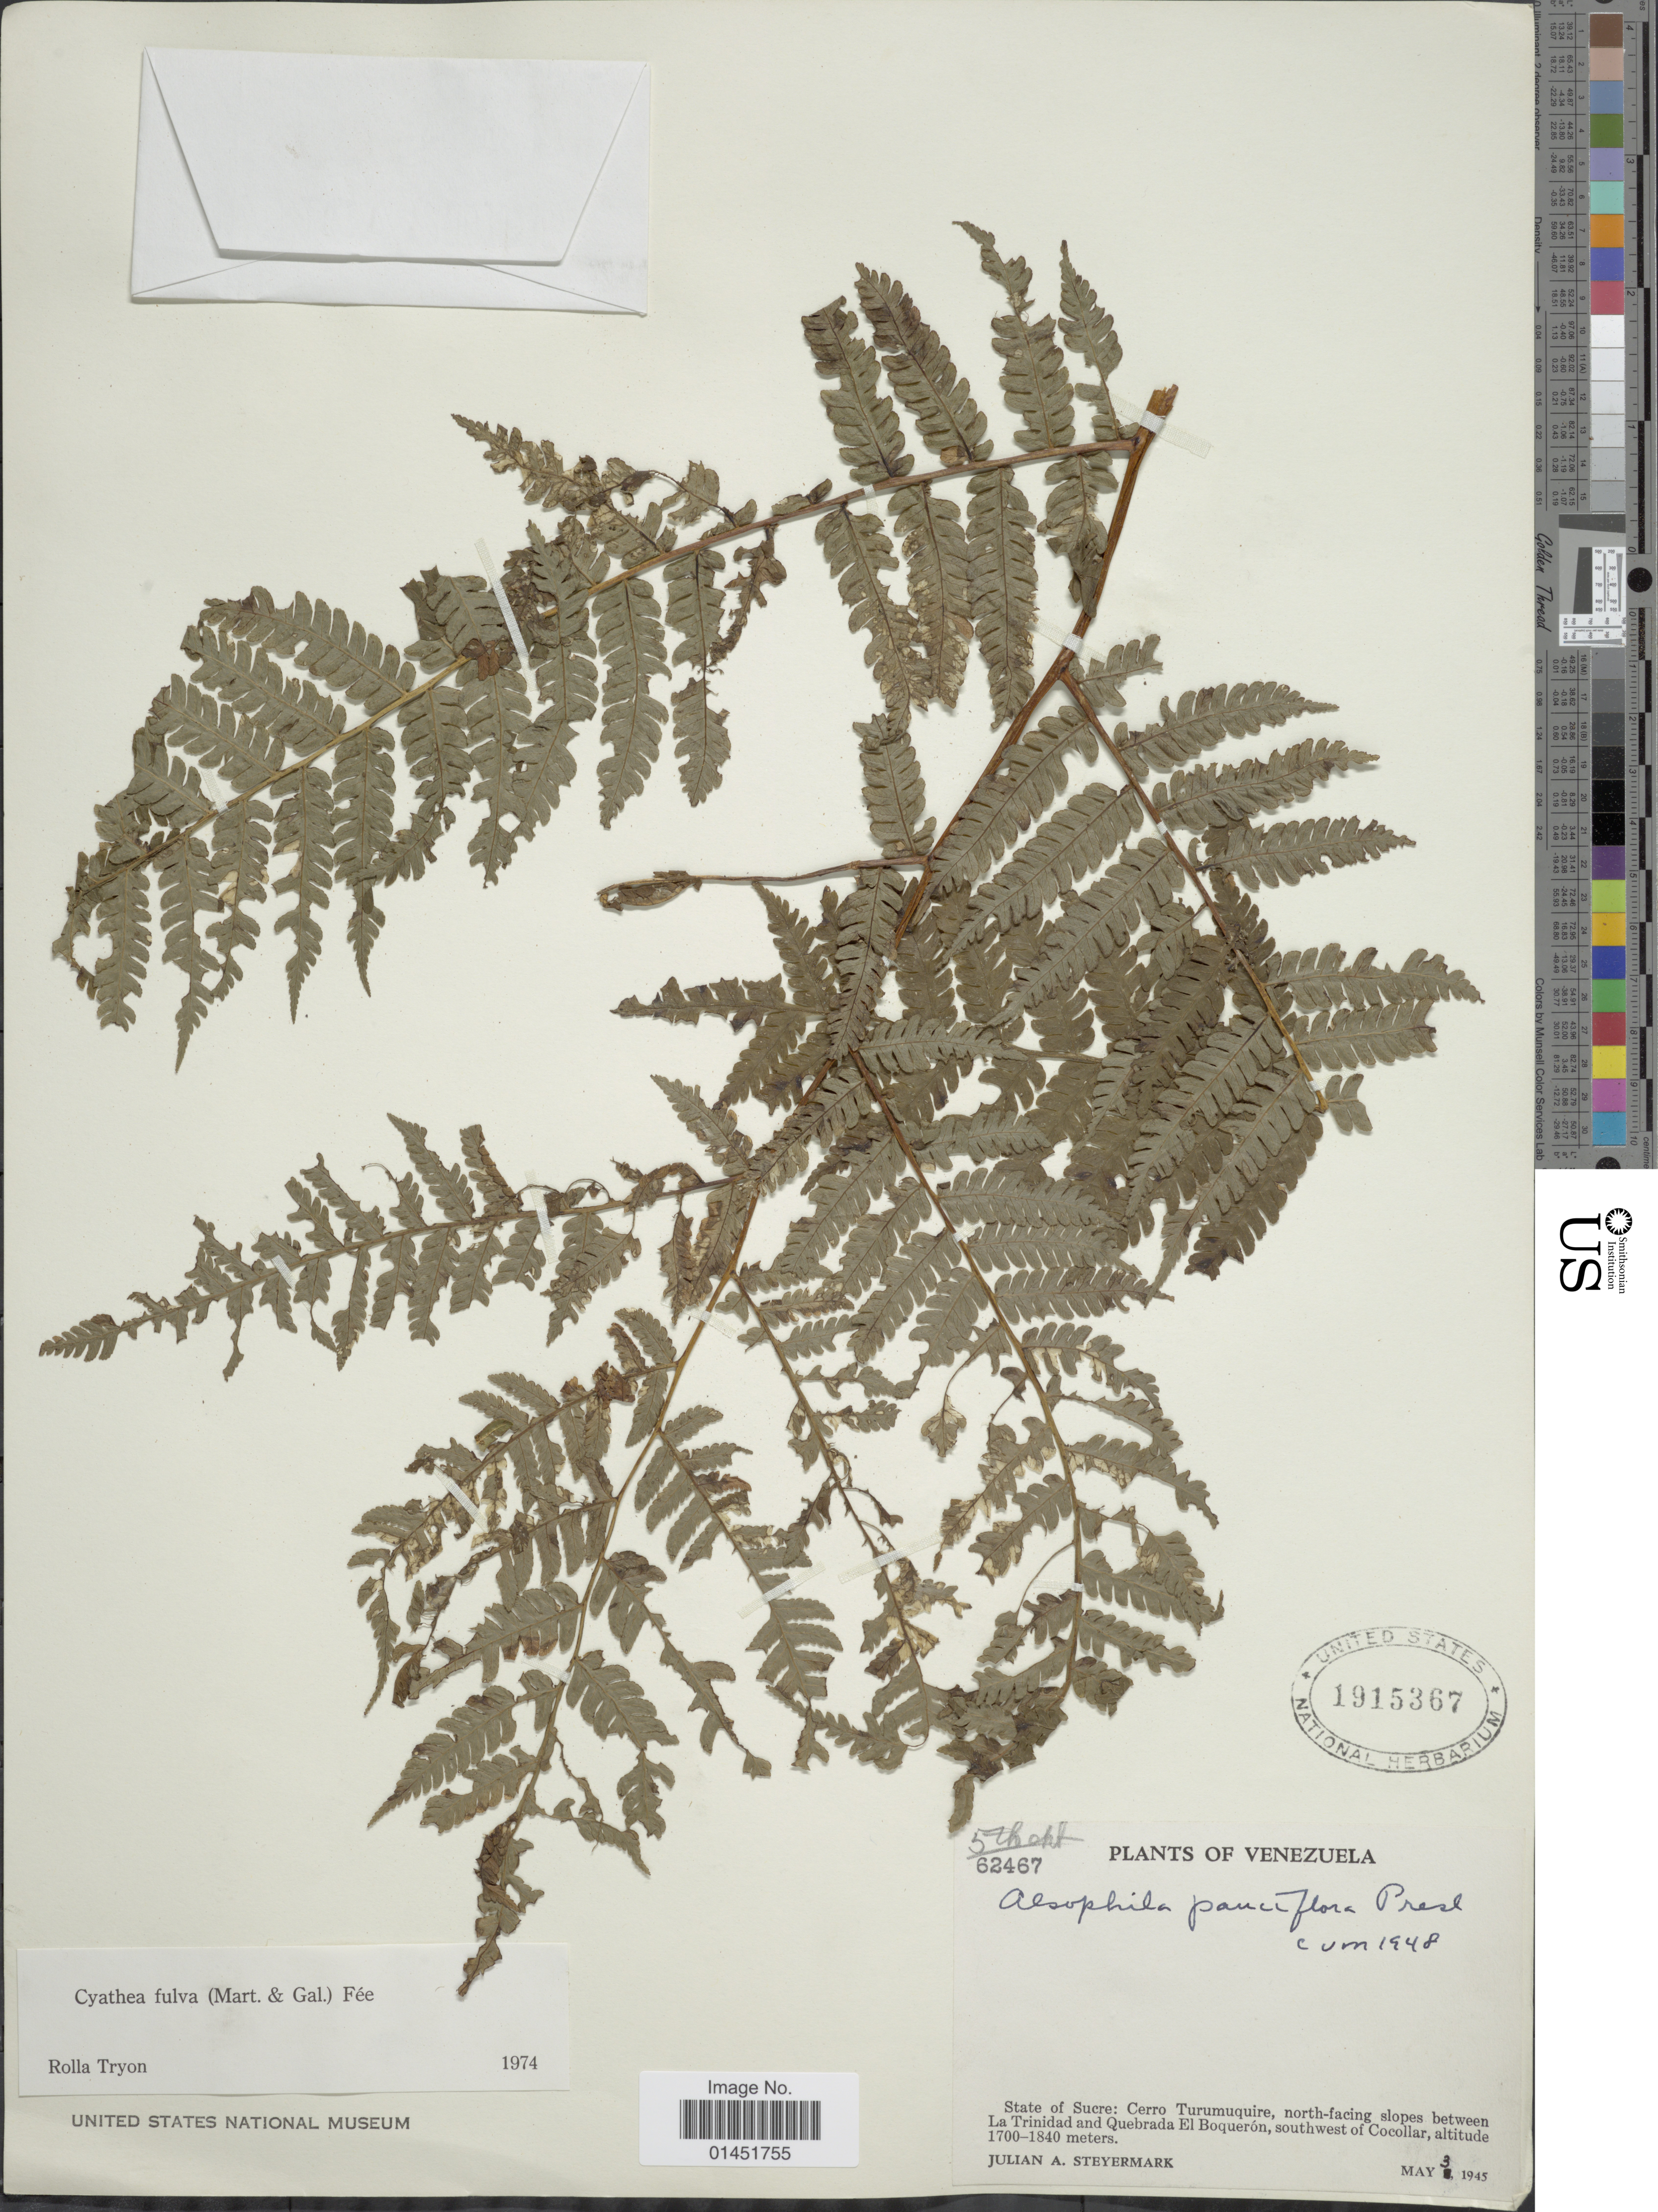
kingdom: Plantae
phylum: Tracheophyta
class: Polypodiopsida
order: Cyatheales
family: Cyatheaceae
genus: Cyathea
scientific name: Cyathea fulva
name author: (M. Martens & Galeotti) Fée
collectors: J. Steyermark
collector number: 62467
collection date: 1945-05-03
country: Venezuela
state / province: Sucre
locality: Cerro Turumuquire, north-facing slopes between La Trinidad and Quebrada El Boqueron, southwest of Cocollar.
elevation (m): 1700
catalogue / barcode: US 1915367